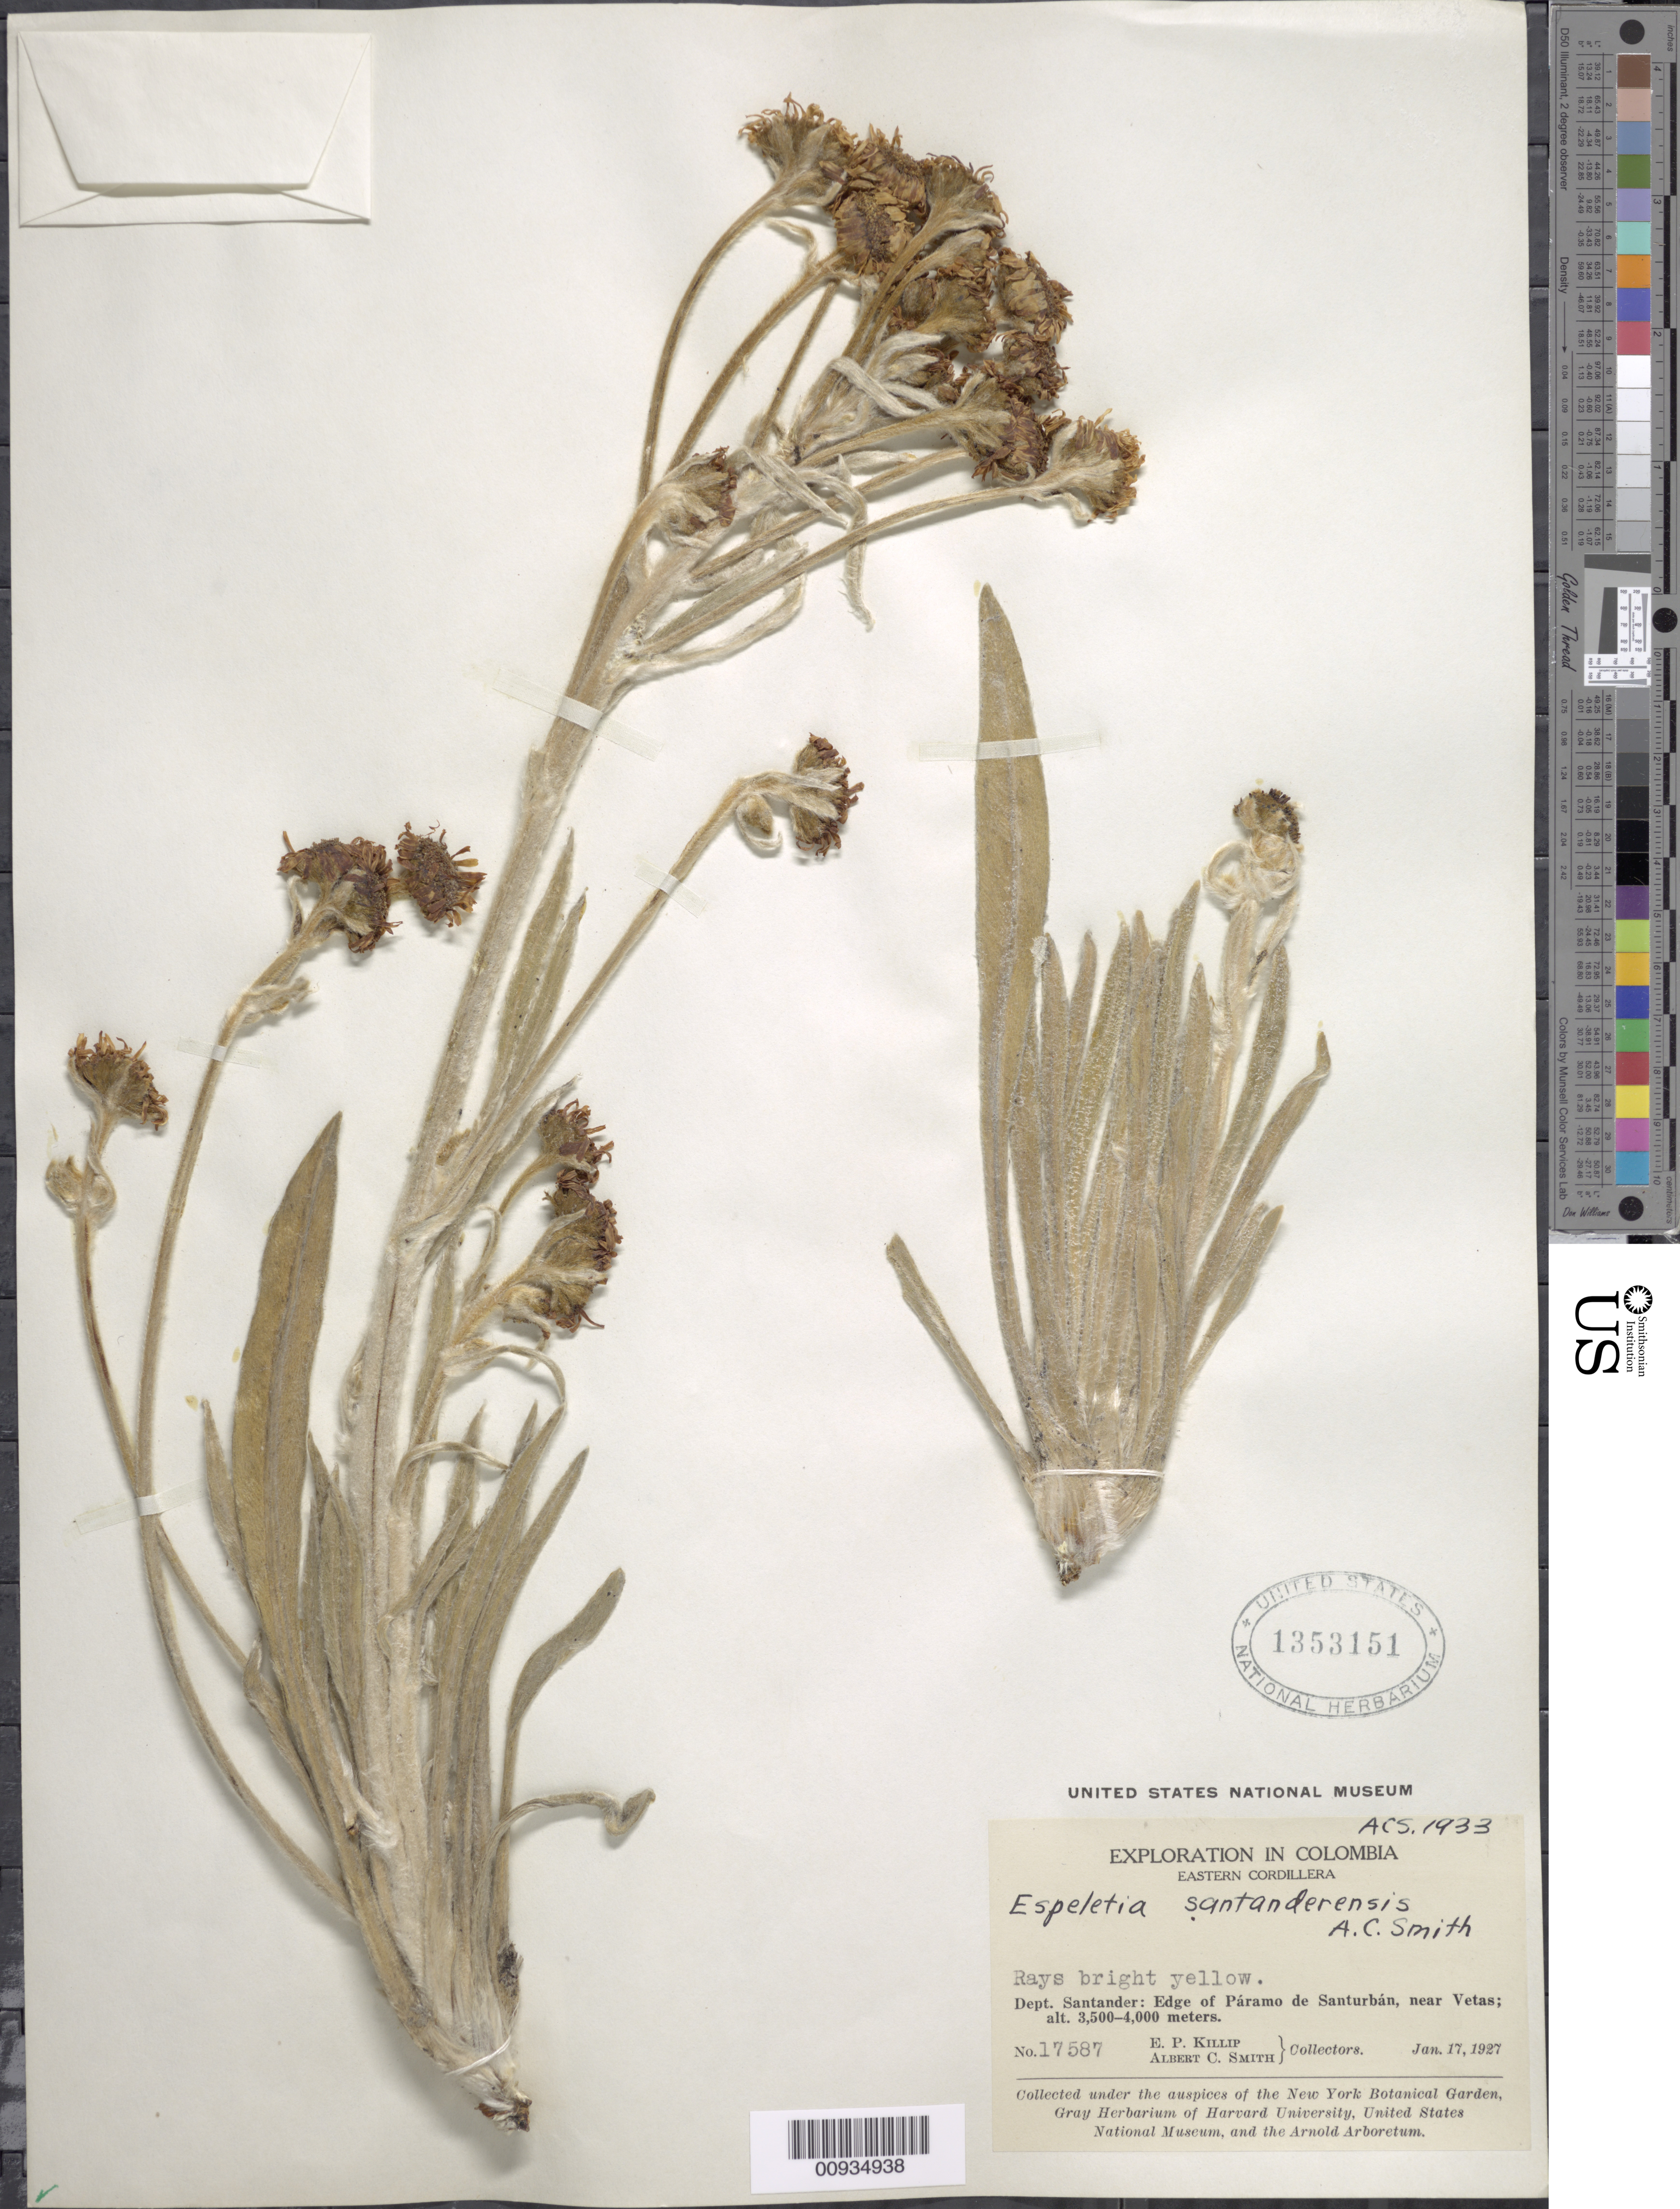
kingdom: Plantae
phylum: Tracheophyta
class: Magnoliopsida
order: Asterales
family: Asteraceae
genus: Espeletiopsis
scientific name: Espeletiopsis santanderensis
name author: (A.C. Sm.) Cuatrec.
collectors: E. P. Killip & A. C. Smith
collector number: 17587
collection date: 1927-01-17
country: Colombia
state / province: Santander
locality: Páramo de Santurbán. Edge of Páramo de Santurbán, near Vetas.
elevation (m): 3500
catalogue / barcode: US 1353151